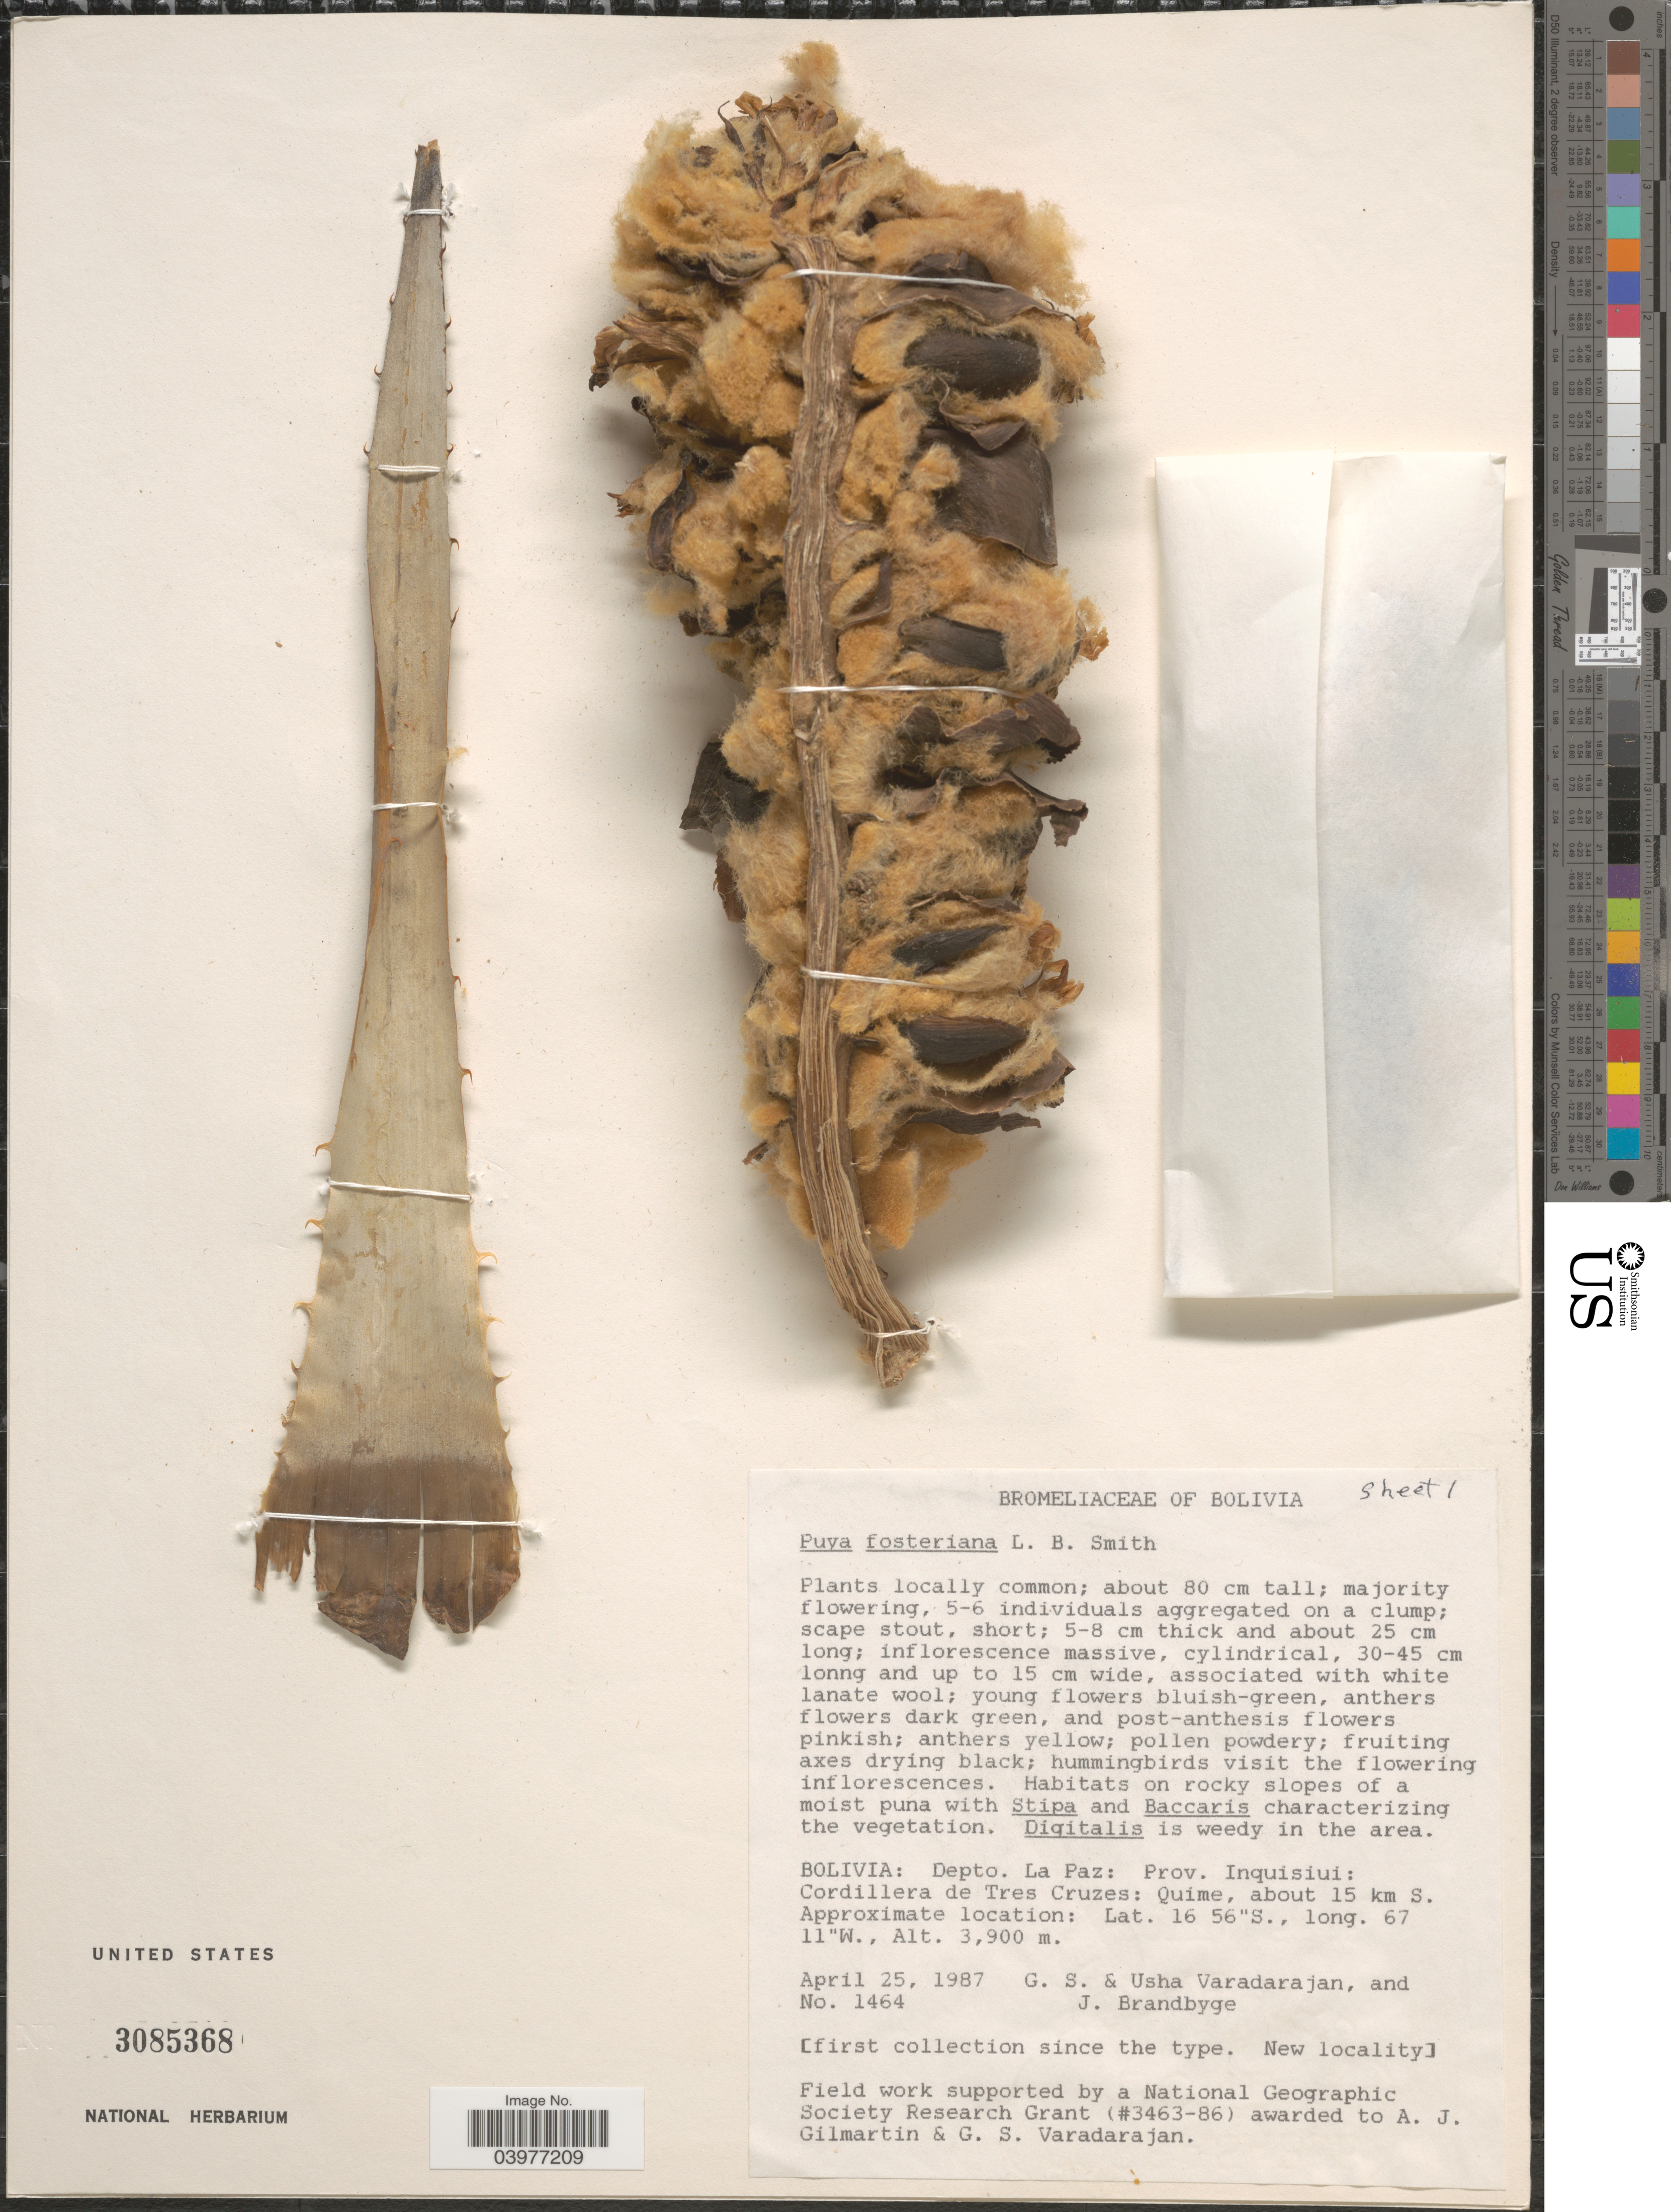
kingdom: Plantae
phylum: Tracheophyta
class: Liliopsida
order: Poales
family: Bromeliaceae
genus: Puya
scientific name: Puya fosteriana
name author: L.B. Sm.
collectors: G. S. Varadarajan, U. Varadarajan & J. Brandbyge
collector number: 1464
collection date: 1987-04-25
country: Bolivia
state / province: La Paz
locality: Depto. La Paz: Prov Inquisiui: Cordillera de Tres Cruzes: Quime, about 15 km S.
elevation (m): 3900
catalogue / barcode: US 3085368